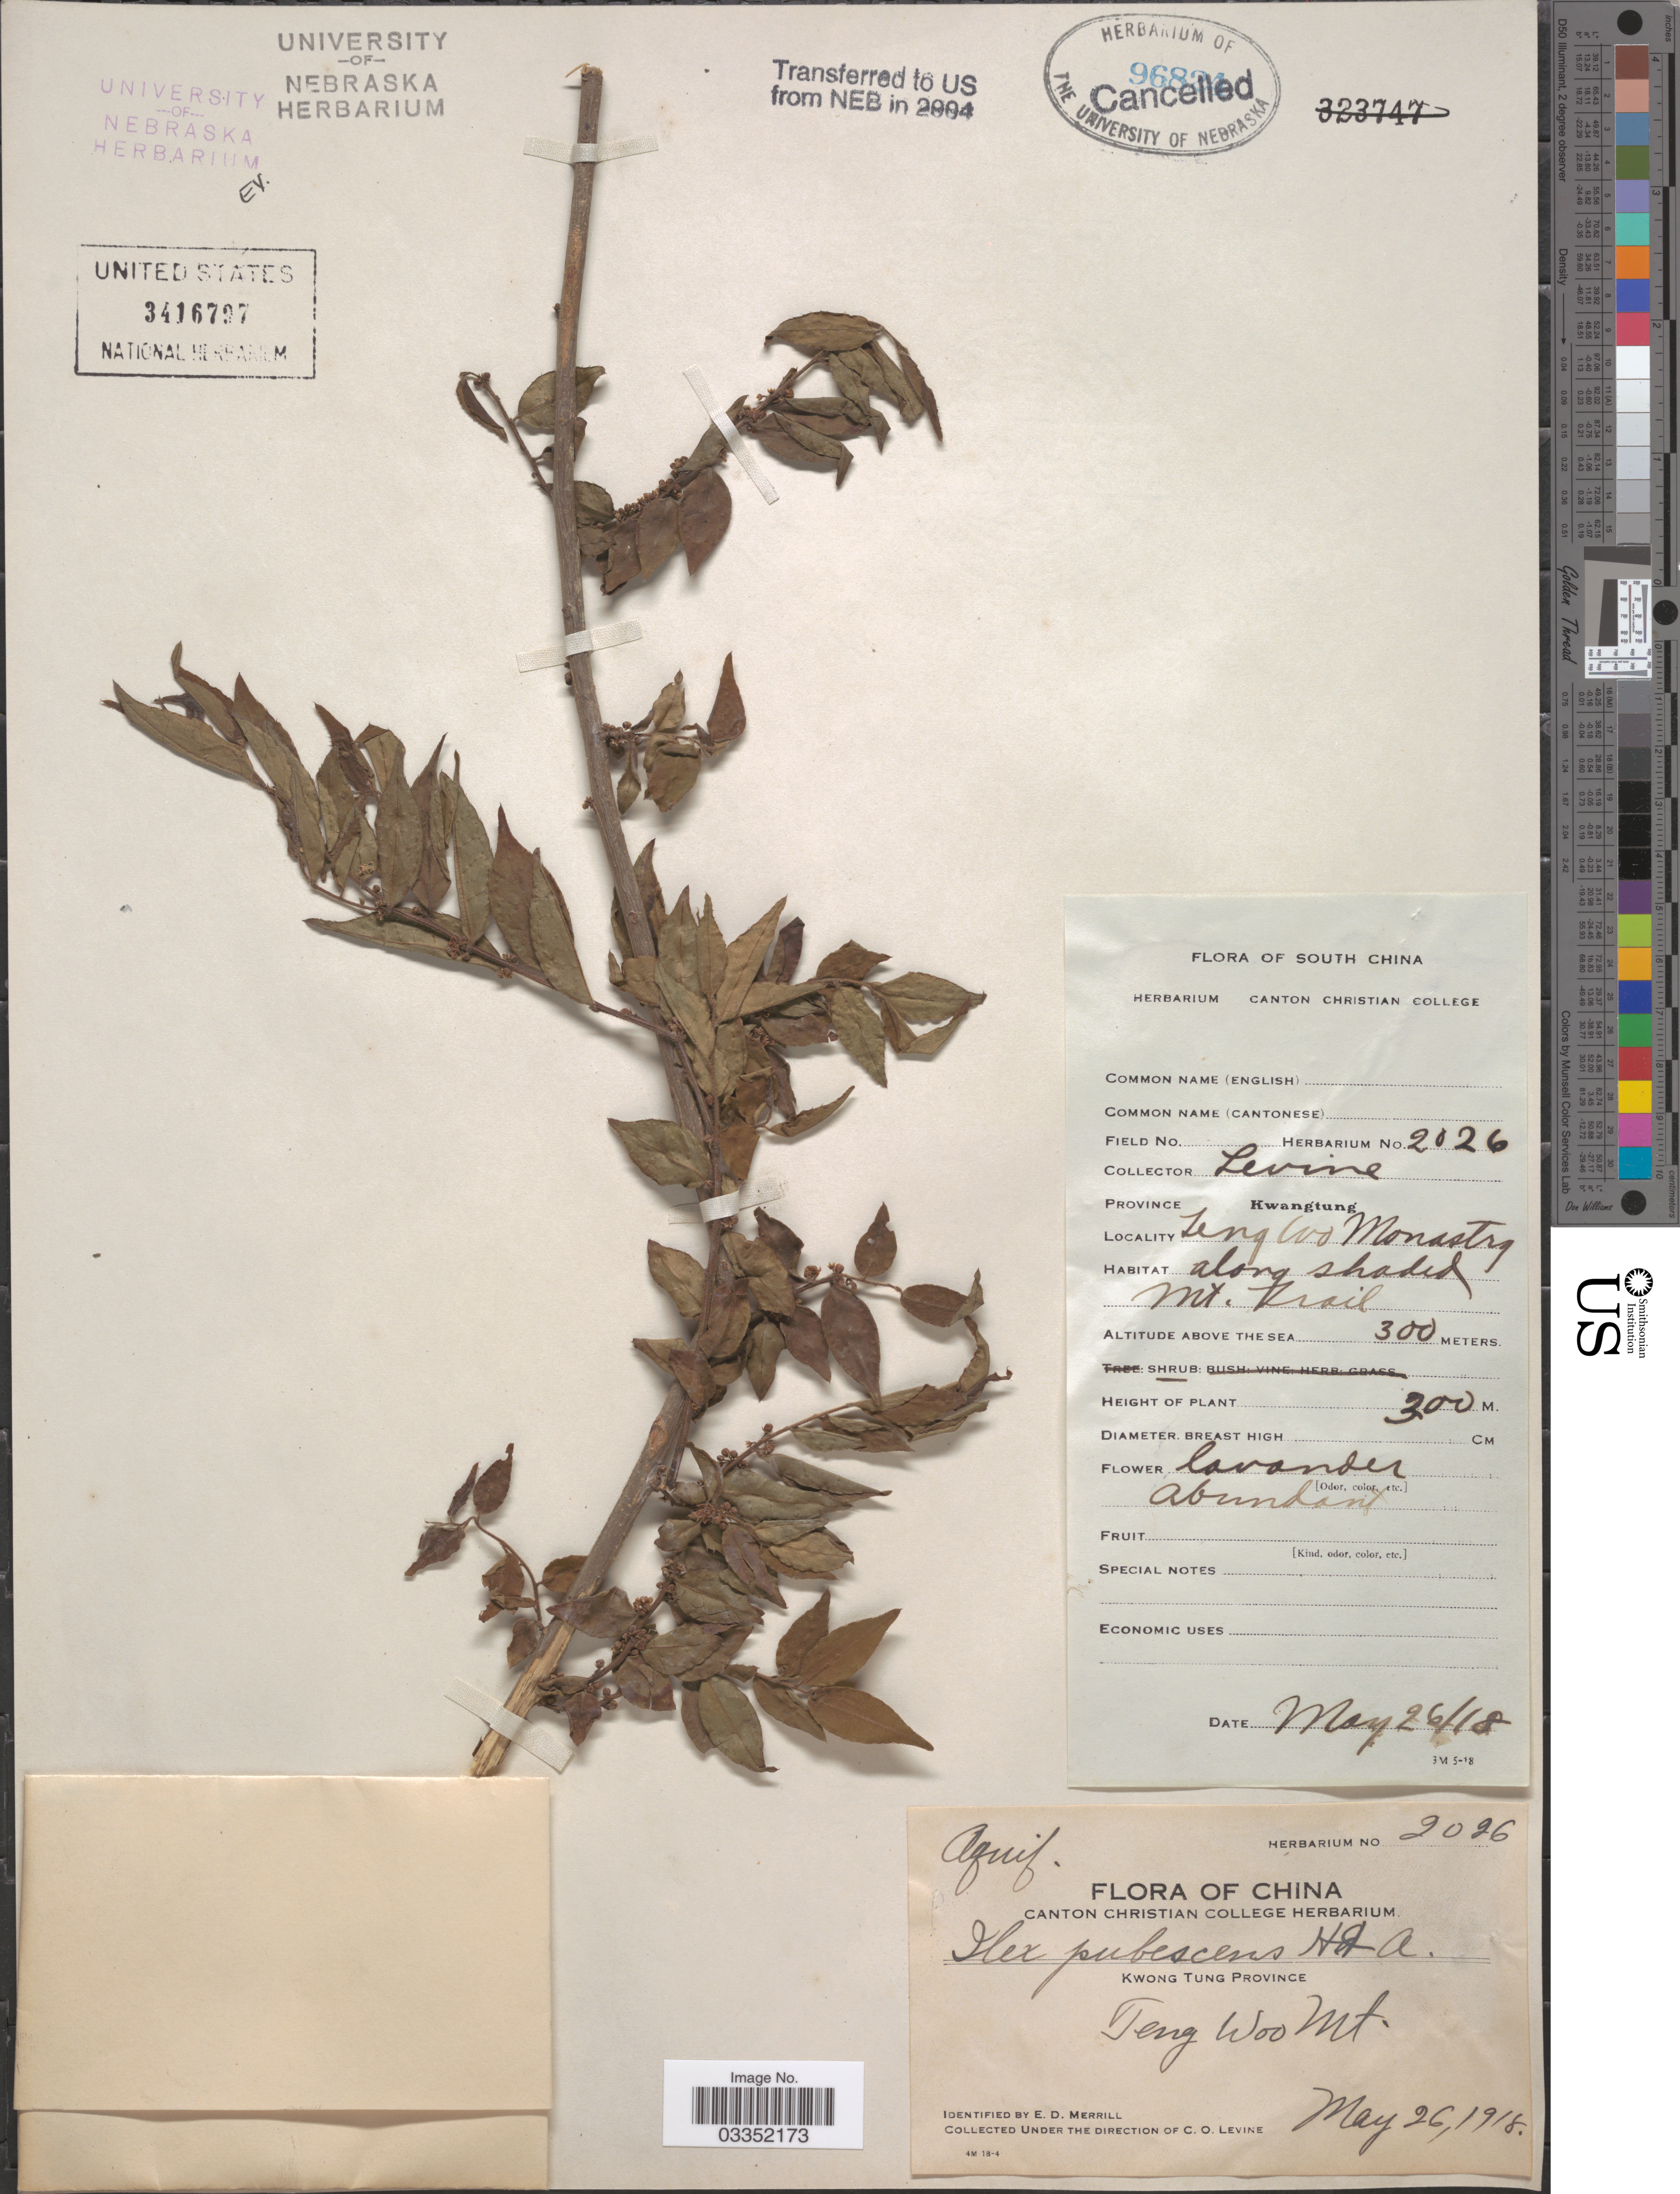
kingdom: Plantae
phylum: Tracheophyta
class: Magnoliopsida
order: Aquifoliales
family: Aquifoliaceae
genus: Ilex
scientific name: Ilex pubescens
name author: Hook. & Arn.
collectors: C. O. Levine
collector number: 2026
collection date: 1918-05-26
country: China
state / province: Guangdong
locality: South China. Province Kwangtung. Teng Woo Monastry, along shaded Mt. Trail.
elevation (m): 300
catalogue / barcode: US 3416797